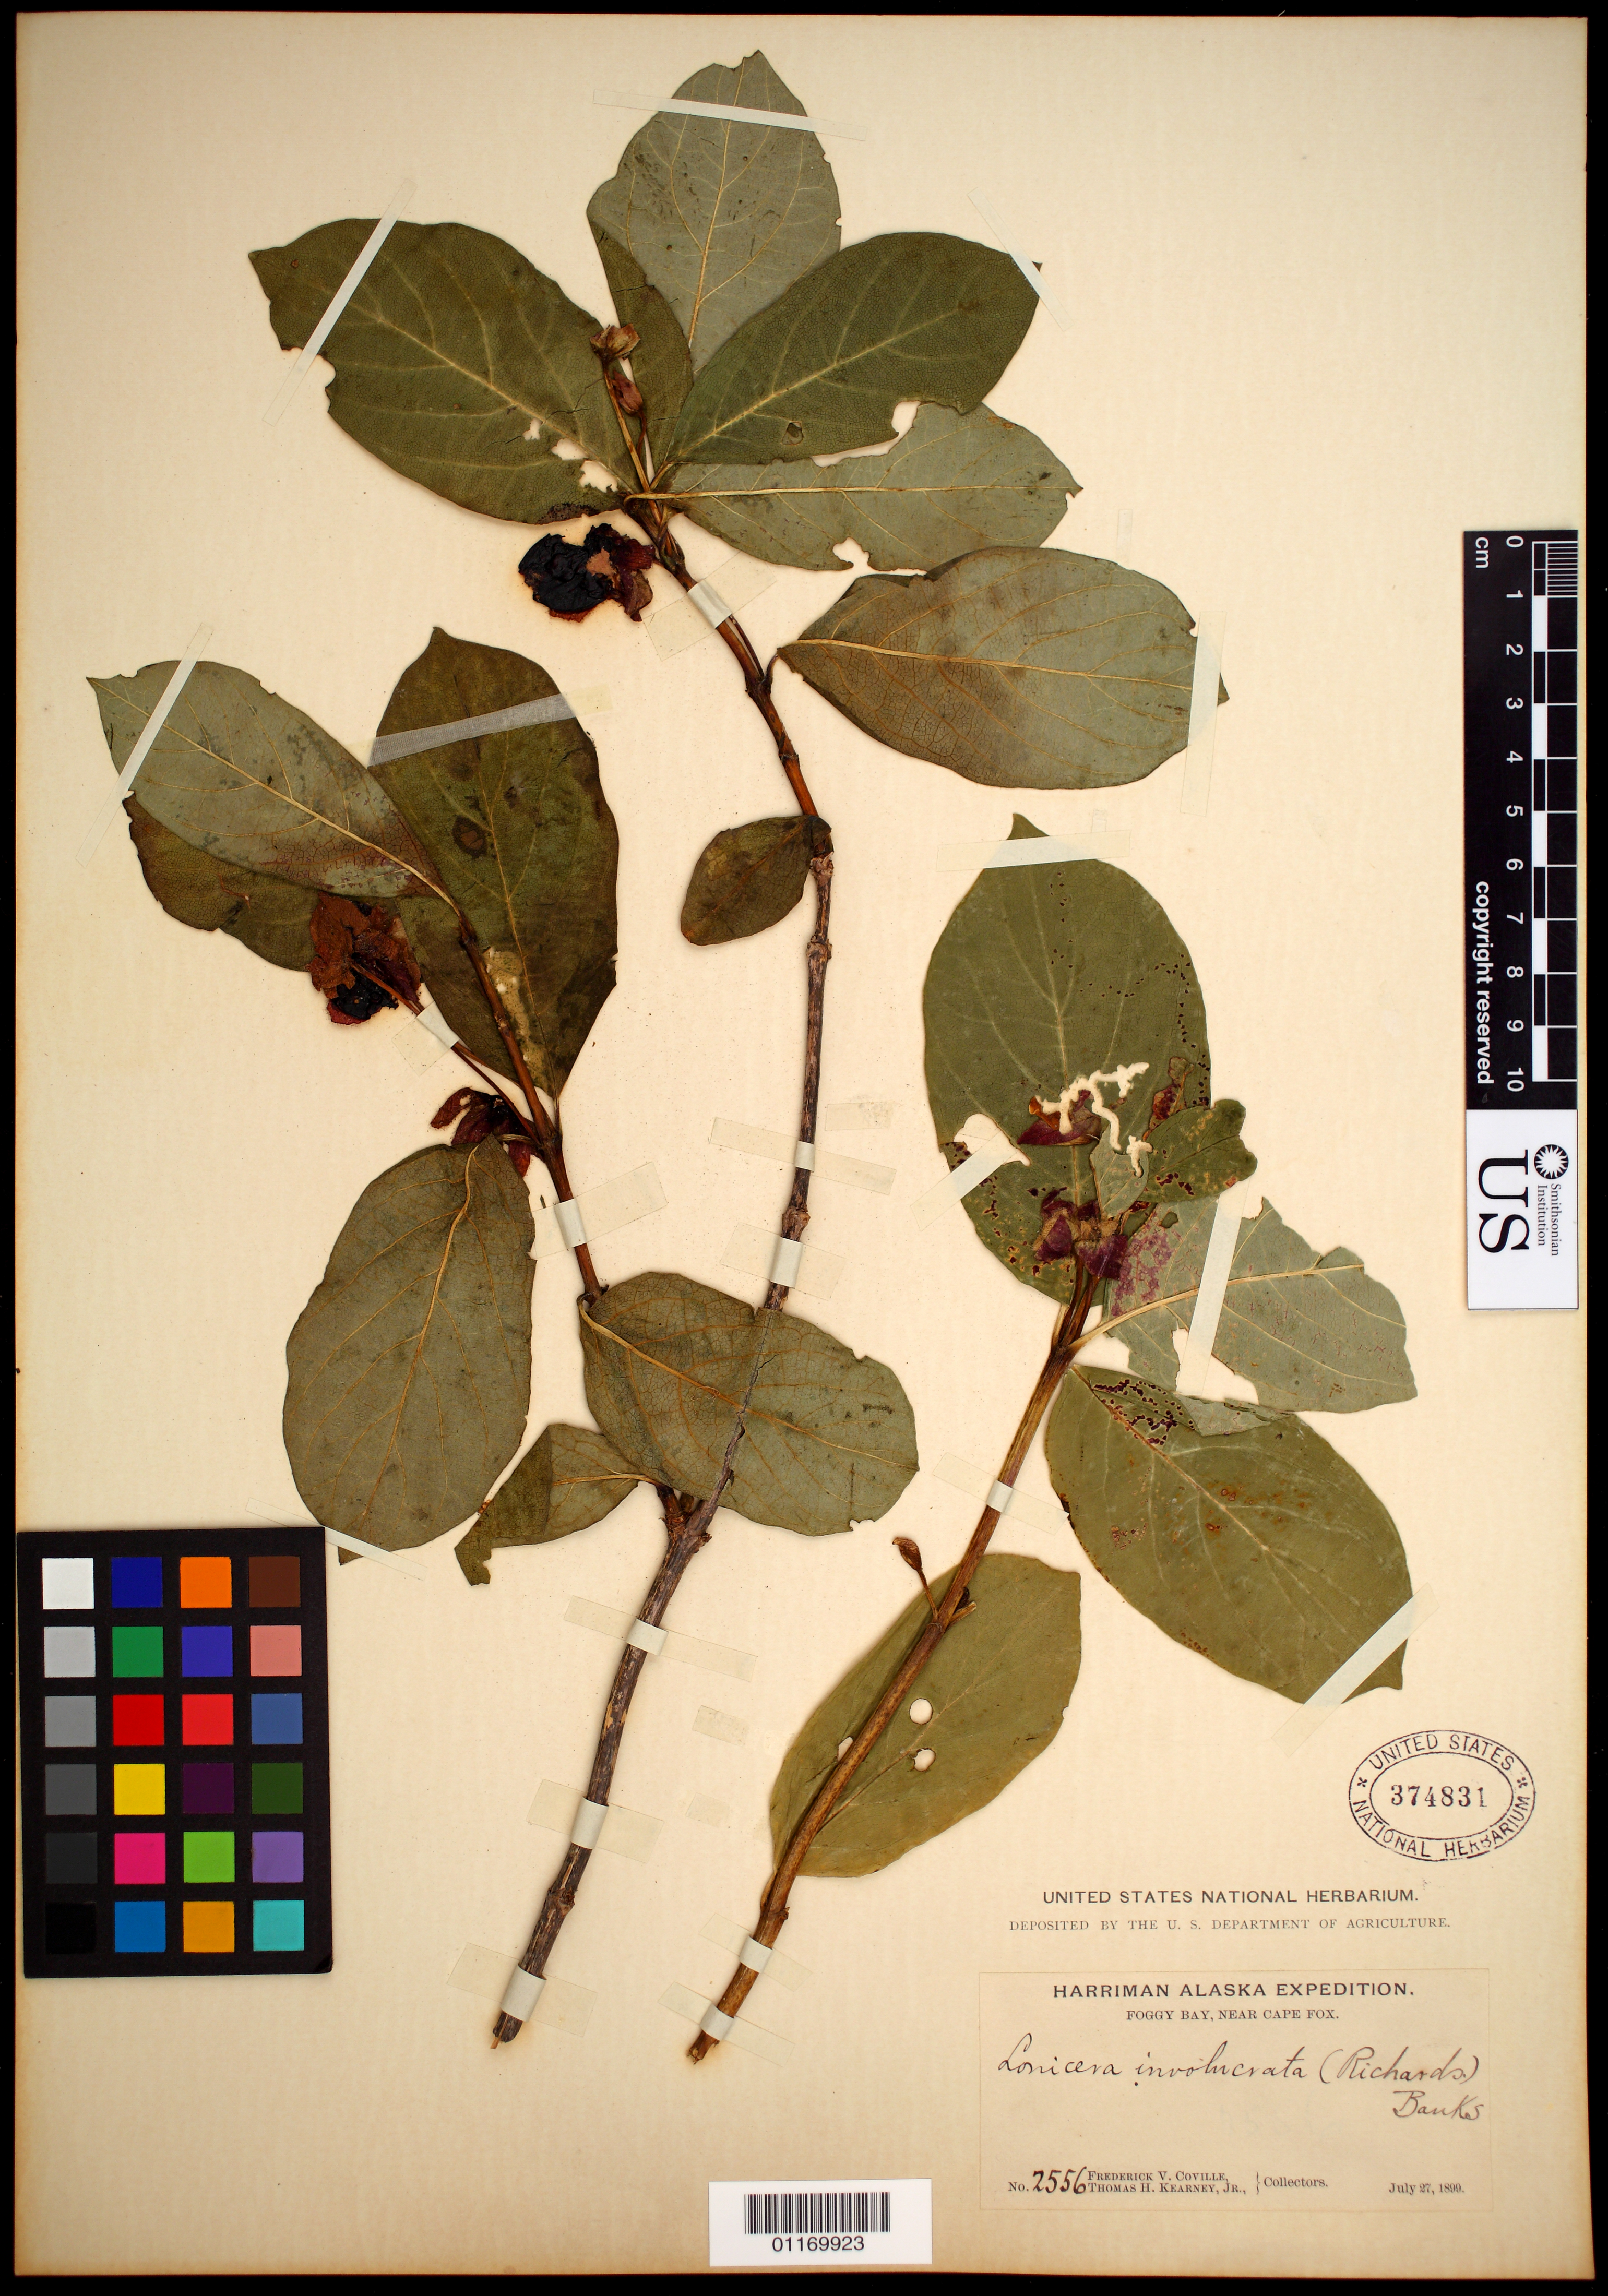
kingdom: Plantae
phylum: Tracheophyta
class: Magnoliopsida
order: Dipsacales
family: Caprifoliaceae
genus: Lonicera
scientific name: Lonicera involucrata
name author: (Richardson) Banks ex Spreng.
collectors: F. V. Coville & T. H. Kearney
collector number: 2556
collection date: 1899-07-27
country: United States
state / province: Alaska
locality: Foggy Bay, Cape Fox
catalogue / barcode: US 374831